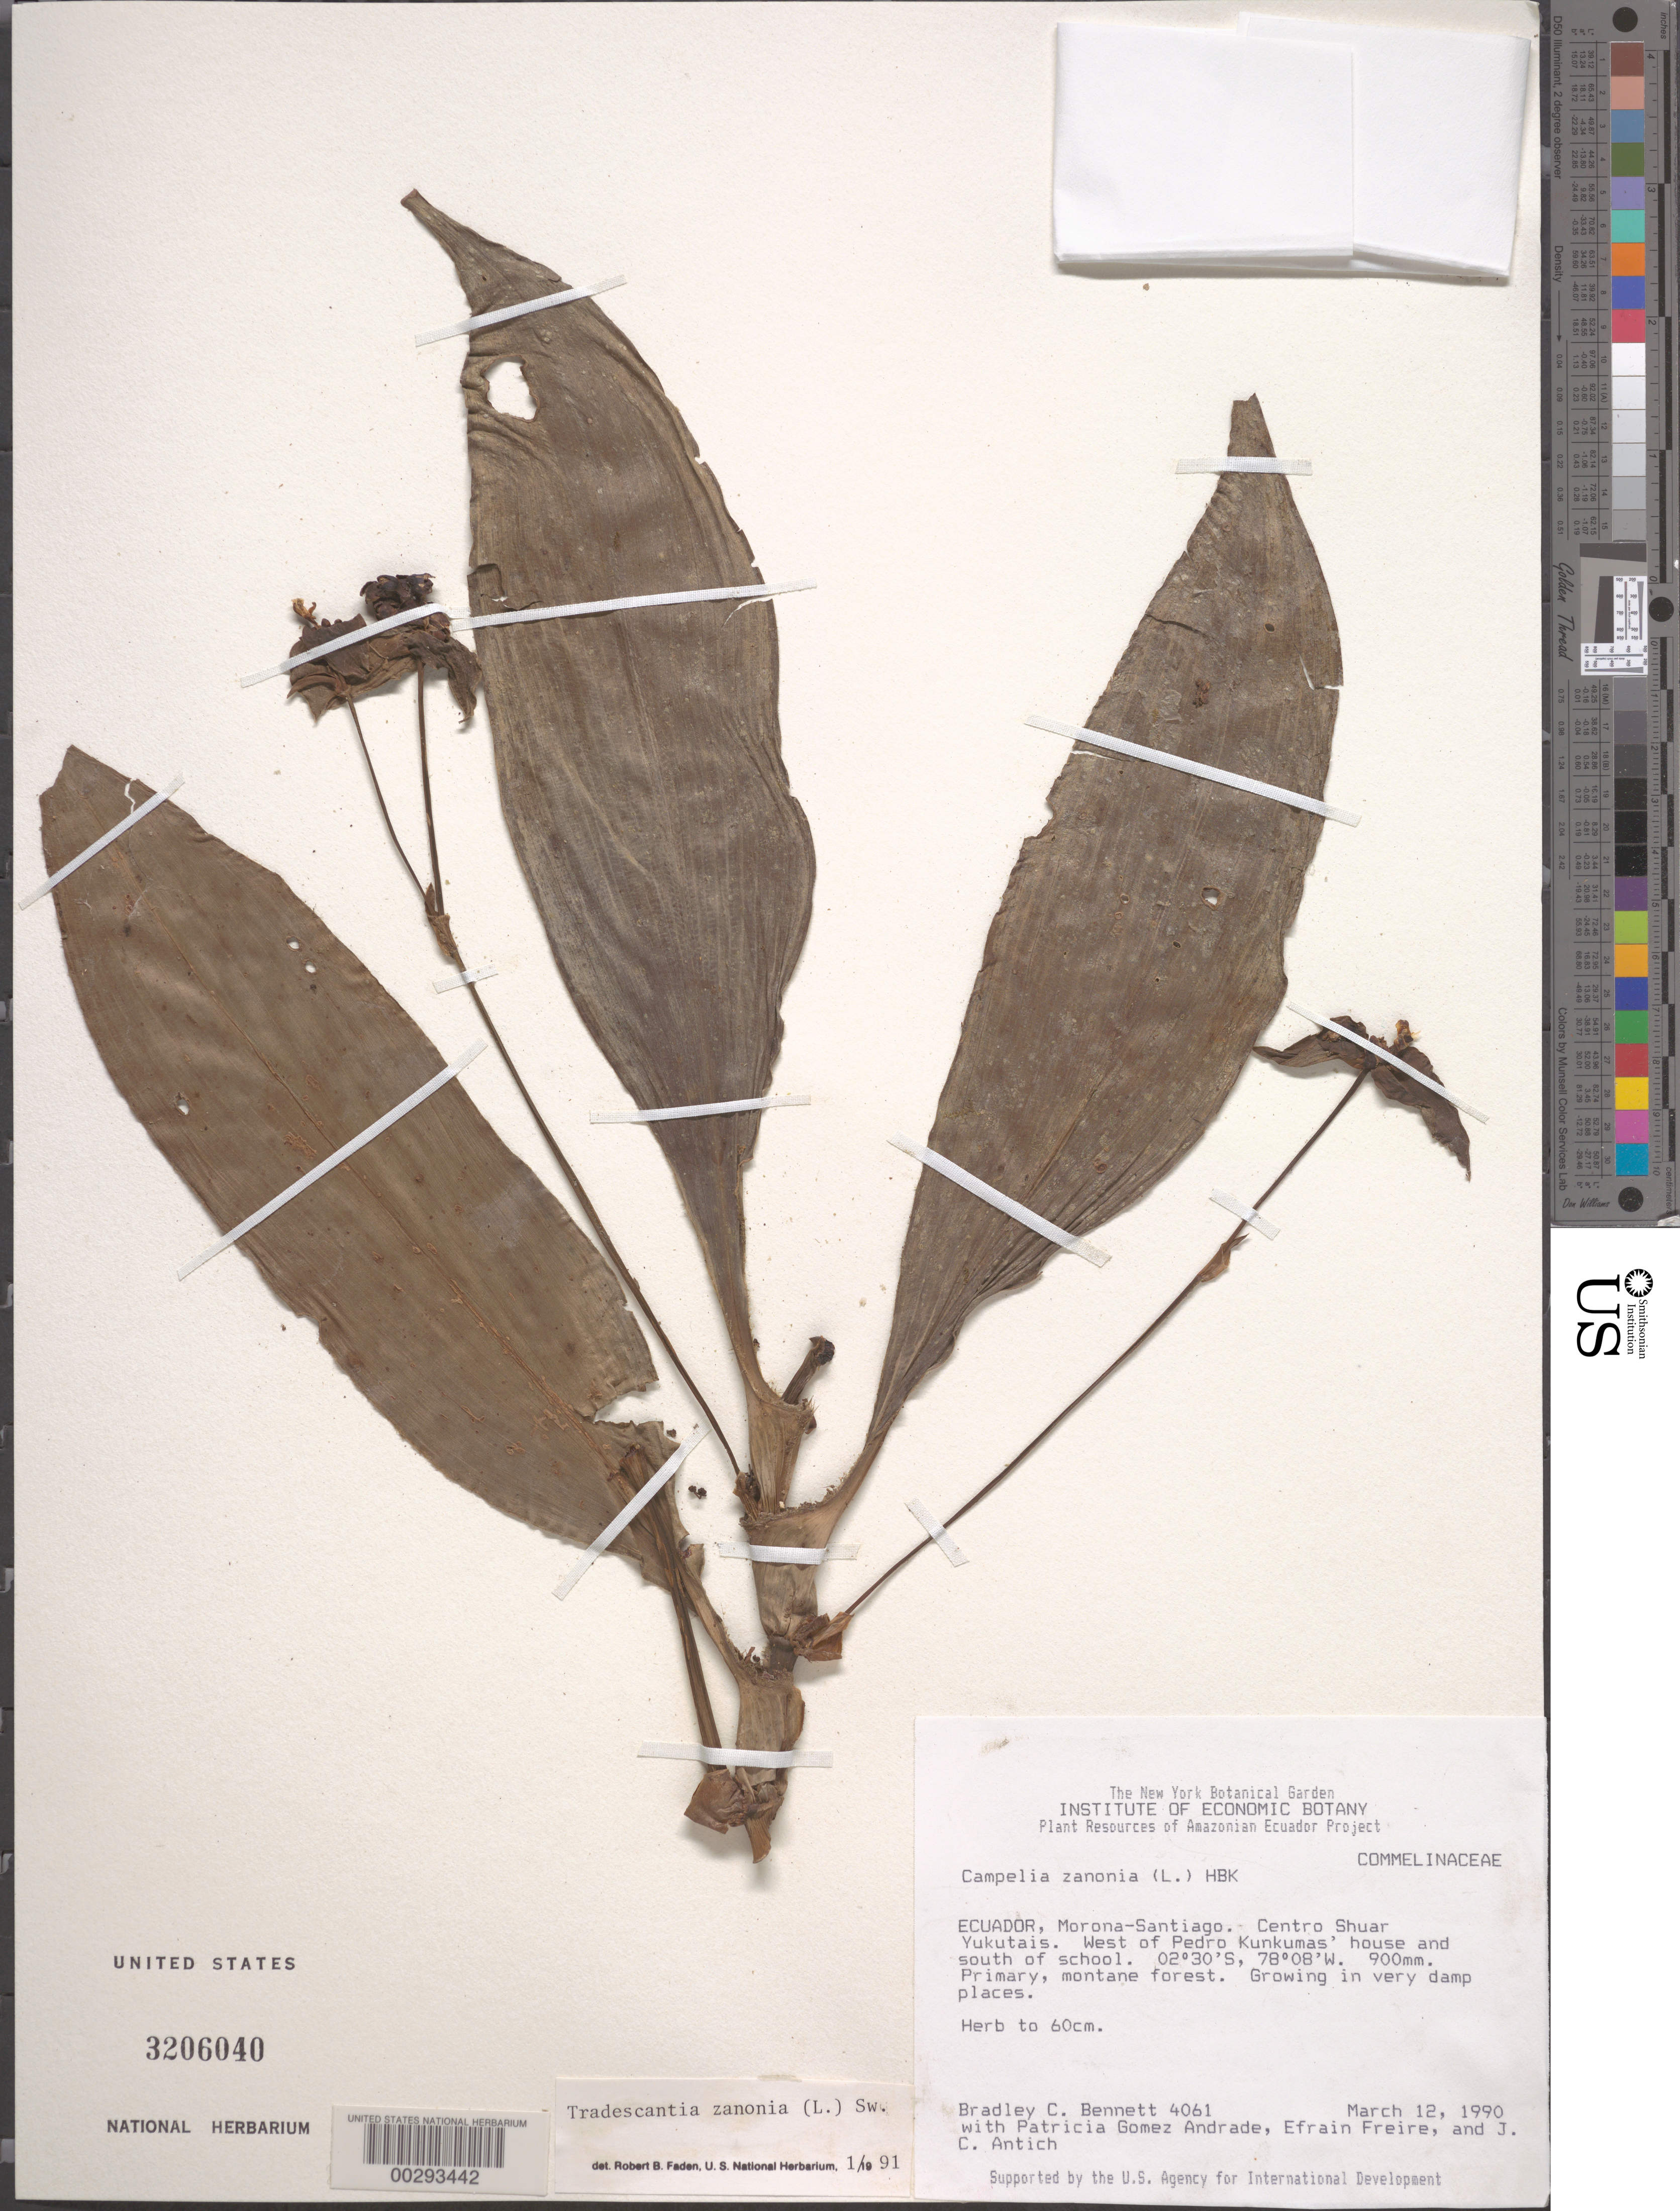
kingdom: Plantae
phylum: Tracheophyta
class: Liliopsida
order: Commelinales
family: Commelinaceae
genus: Tradescantia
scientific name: Tradescantia zanonia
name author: (L.) Sw.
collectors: B. C. Bennett, P. Andrade, E. Freire & J. Antich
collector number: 4061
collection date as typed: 12 Mar 1990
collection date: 1990-03-12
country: Ecuador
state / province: Morona-Santiago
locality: Central shuar yukutais, W of Pedro kunkumas house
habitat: Primary montane forest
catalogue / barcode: US 3206040